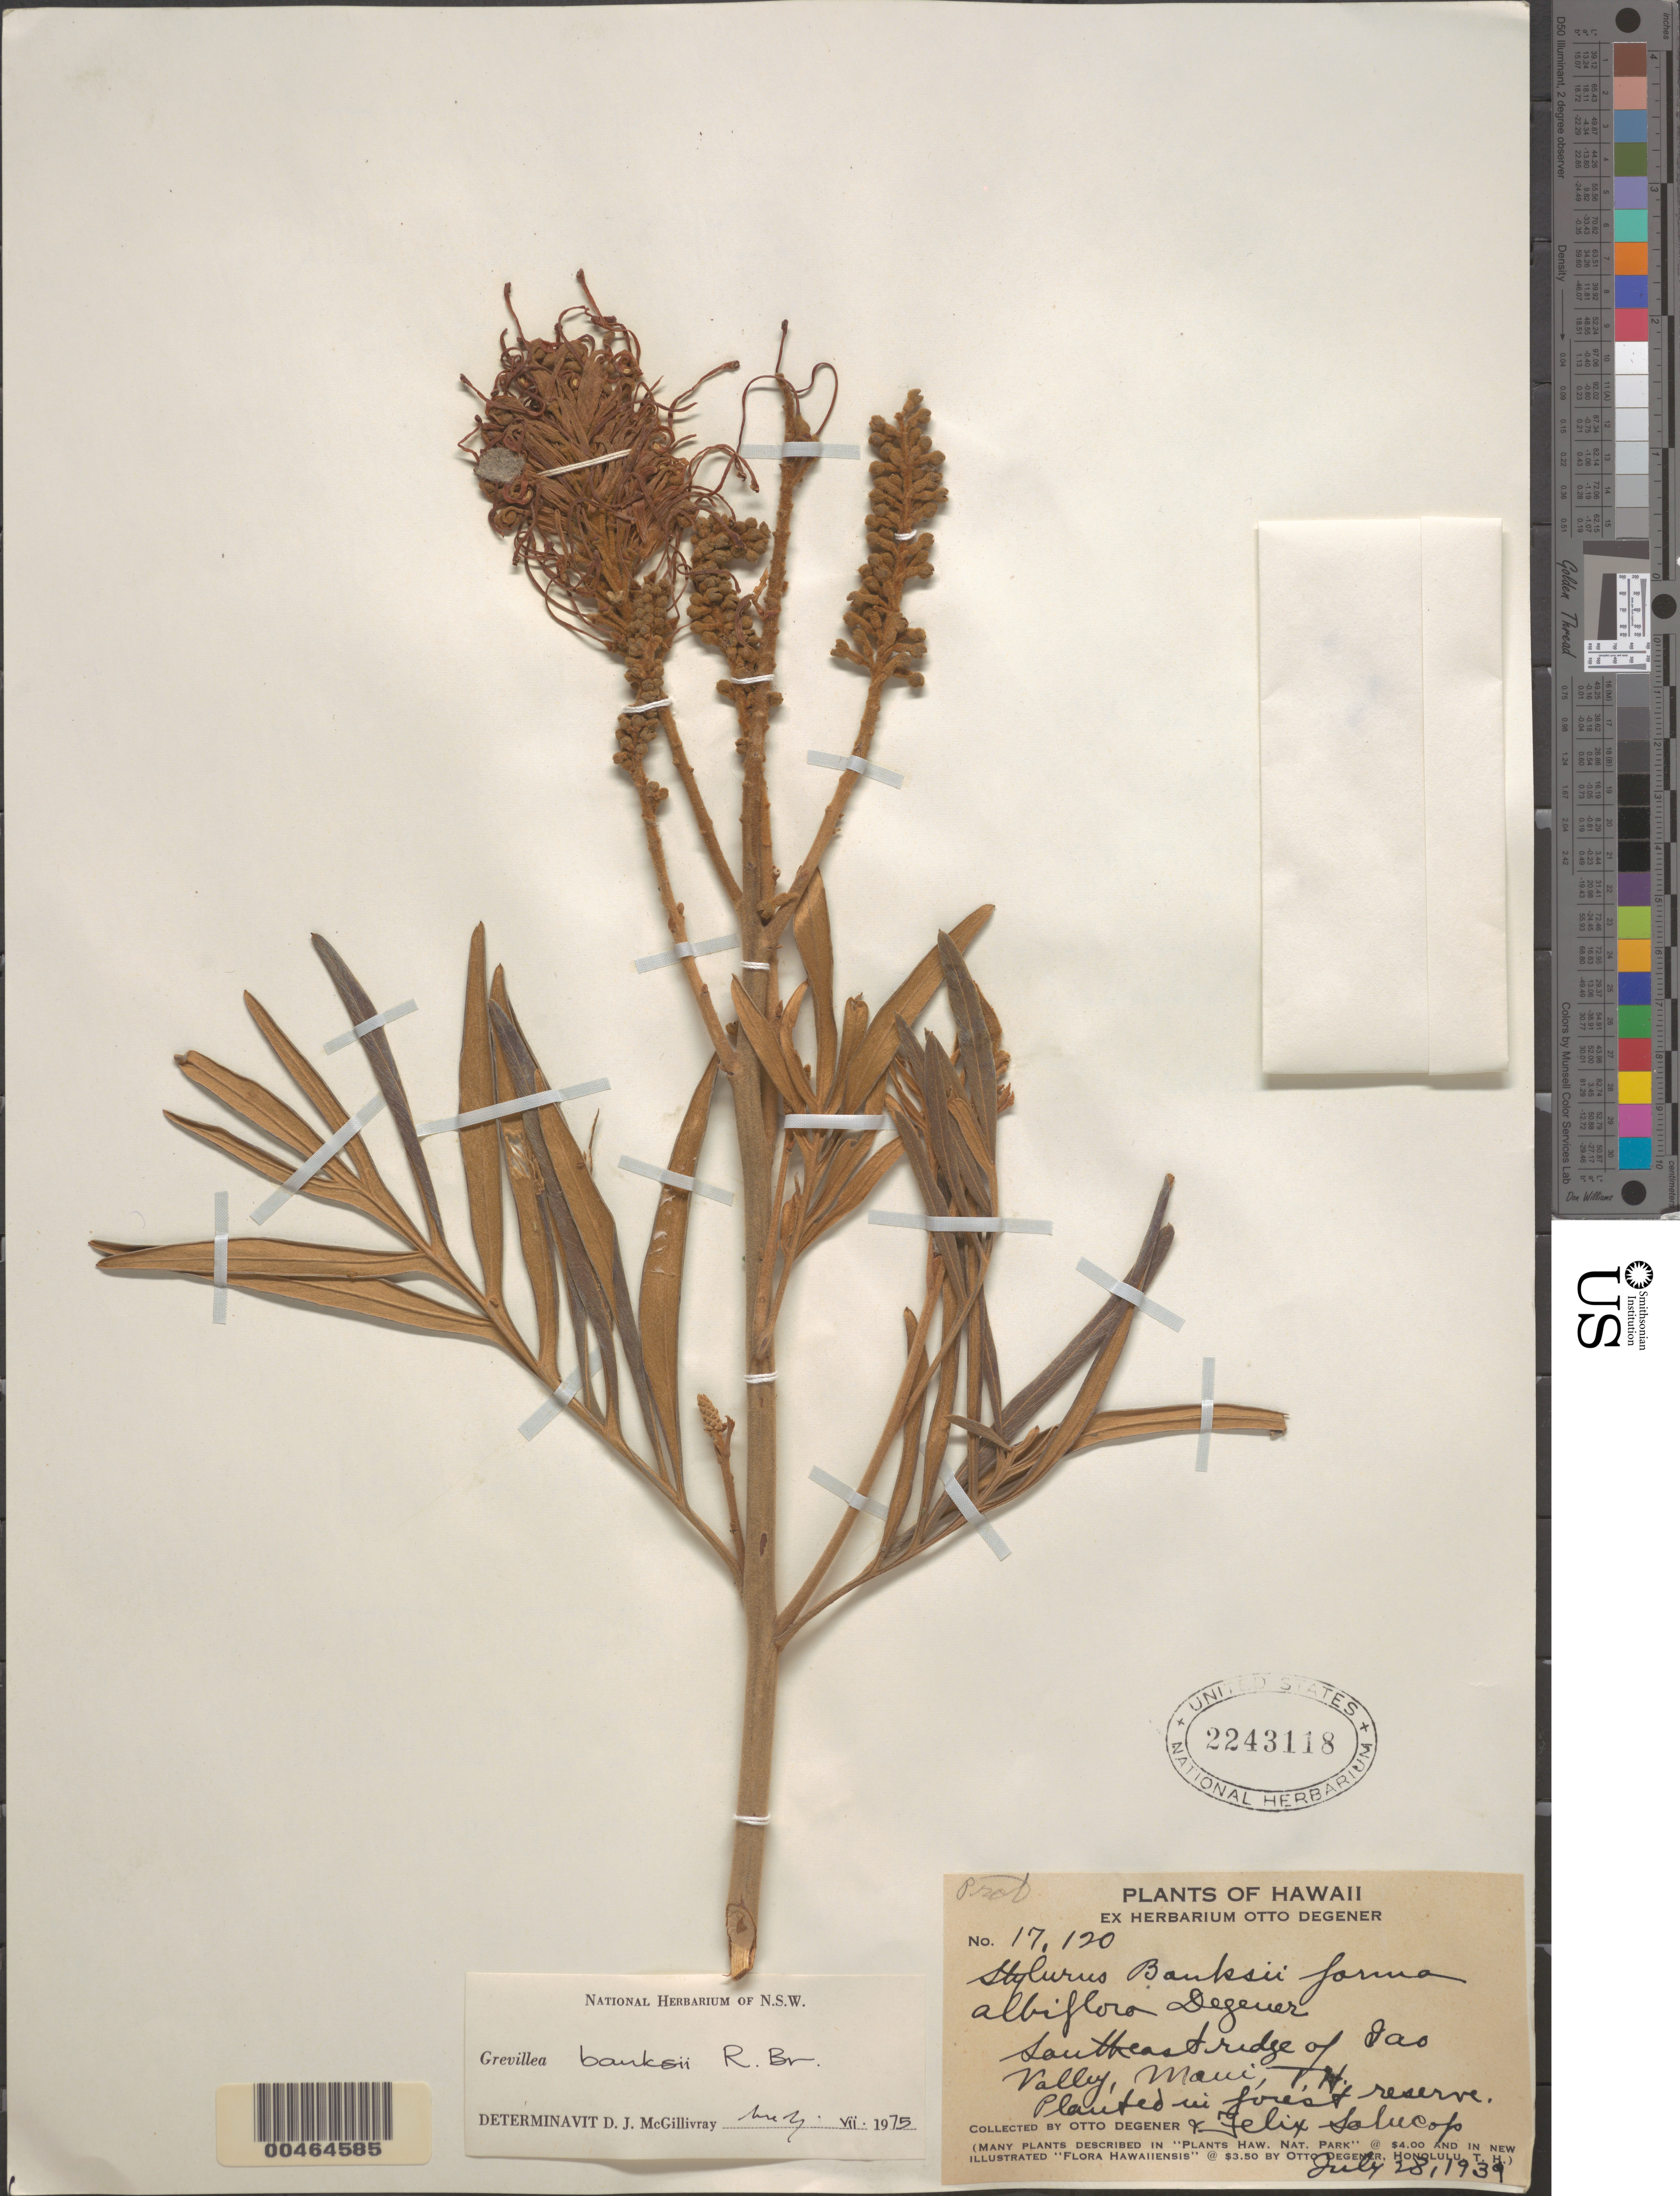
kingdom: Plantae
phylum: Tracheophyta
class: Magnoliopsida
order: Proteales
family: Proteaceae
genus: Grevillea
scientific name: Grevillea banksii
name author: R. Br.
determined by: McGillivray, Donald J.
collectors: O. Degener & F. Salucop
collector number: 17120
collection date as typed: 28 Jul 1939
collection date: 1939-07-28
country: United States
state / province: Hawaii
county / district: Maui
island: Maui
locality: SE ridge of Iao Valley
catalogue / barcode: US 2243118